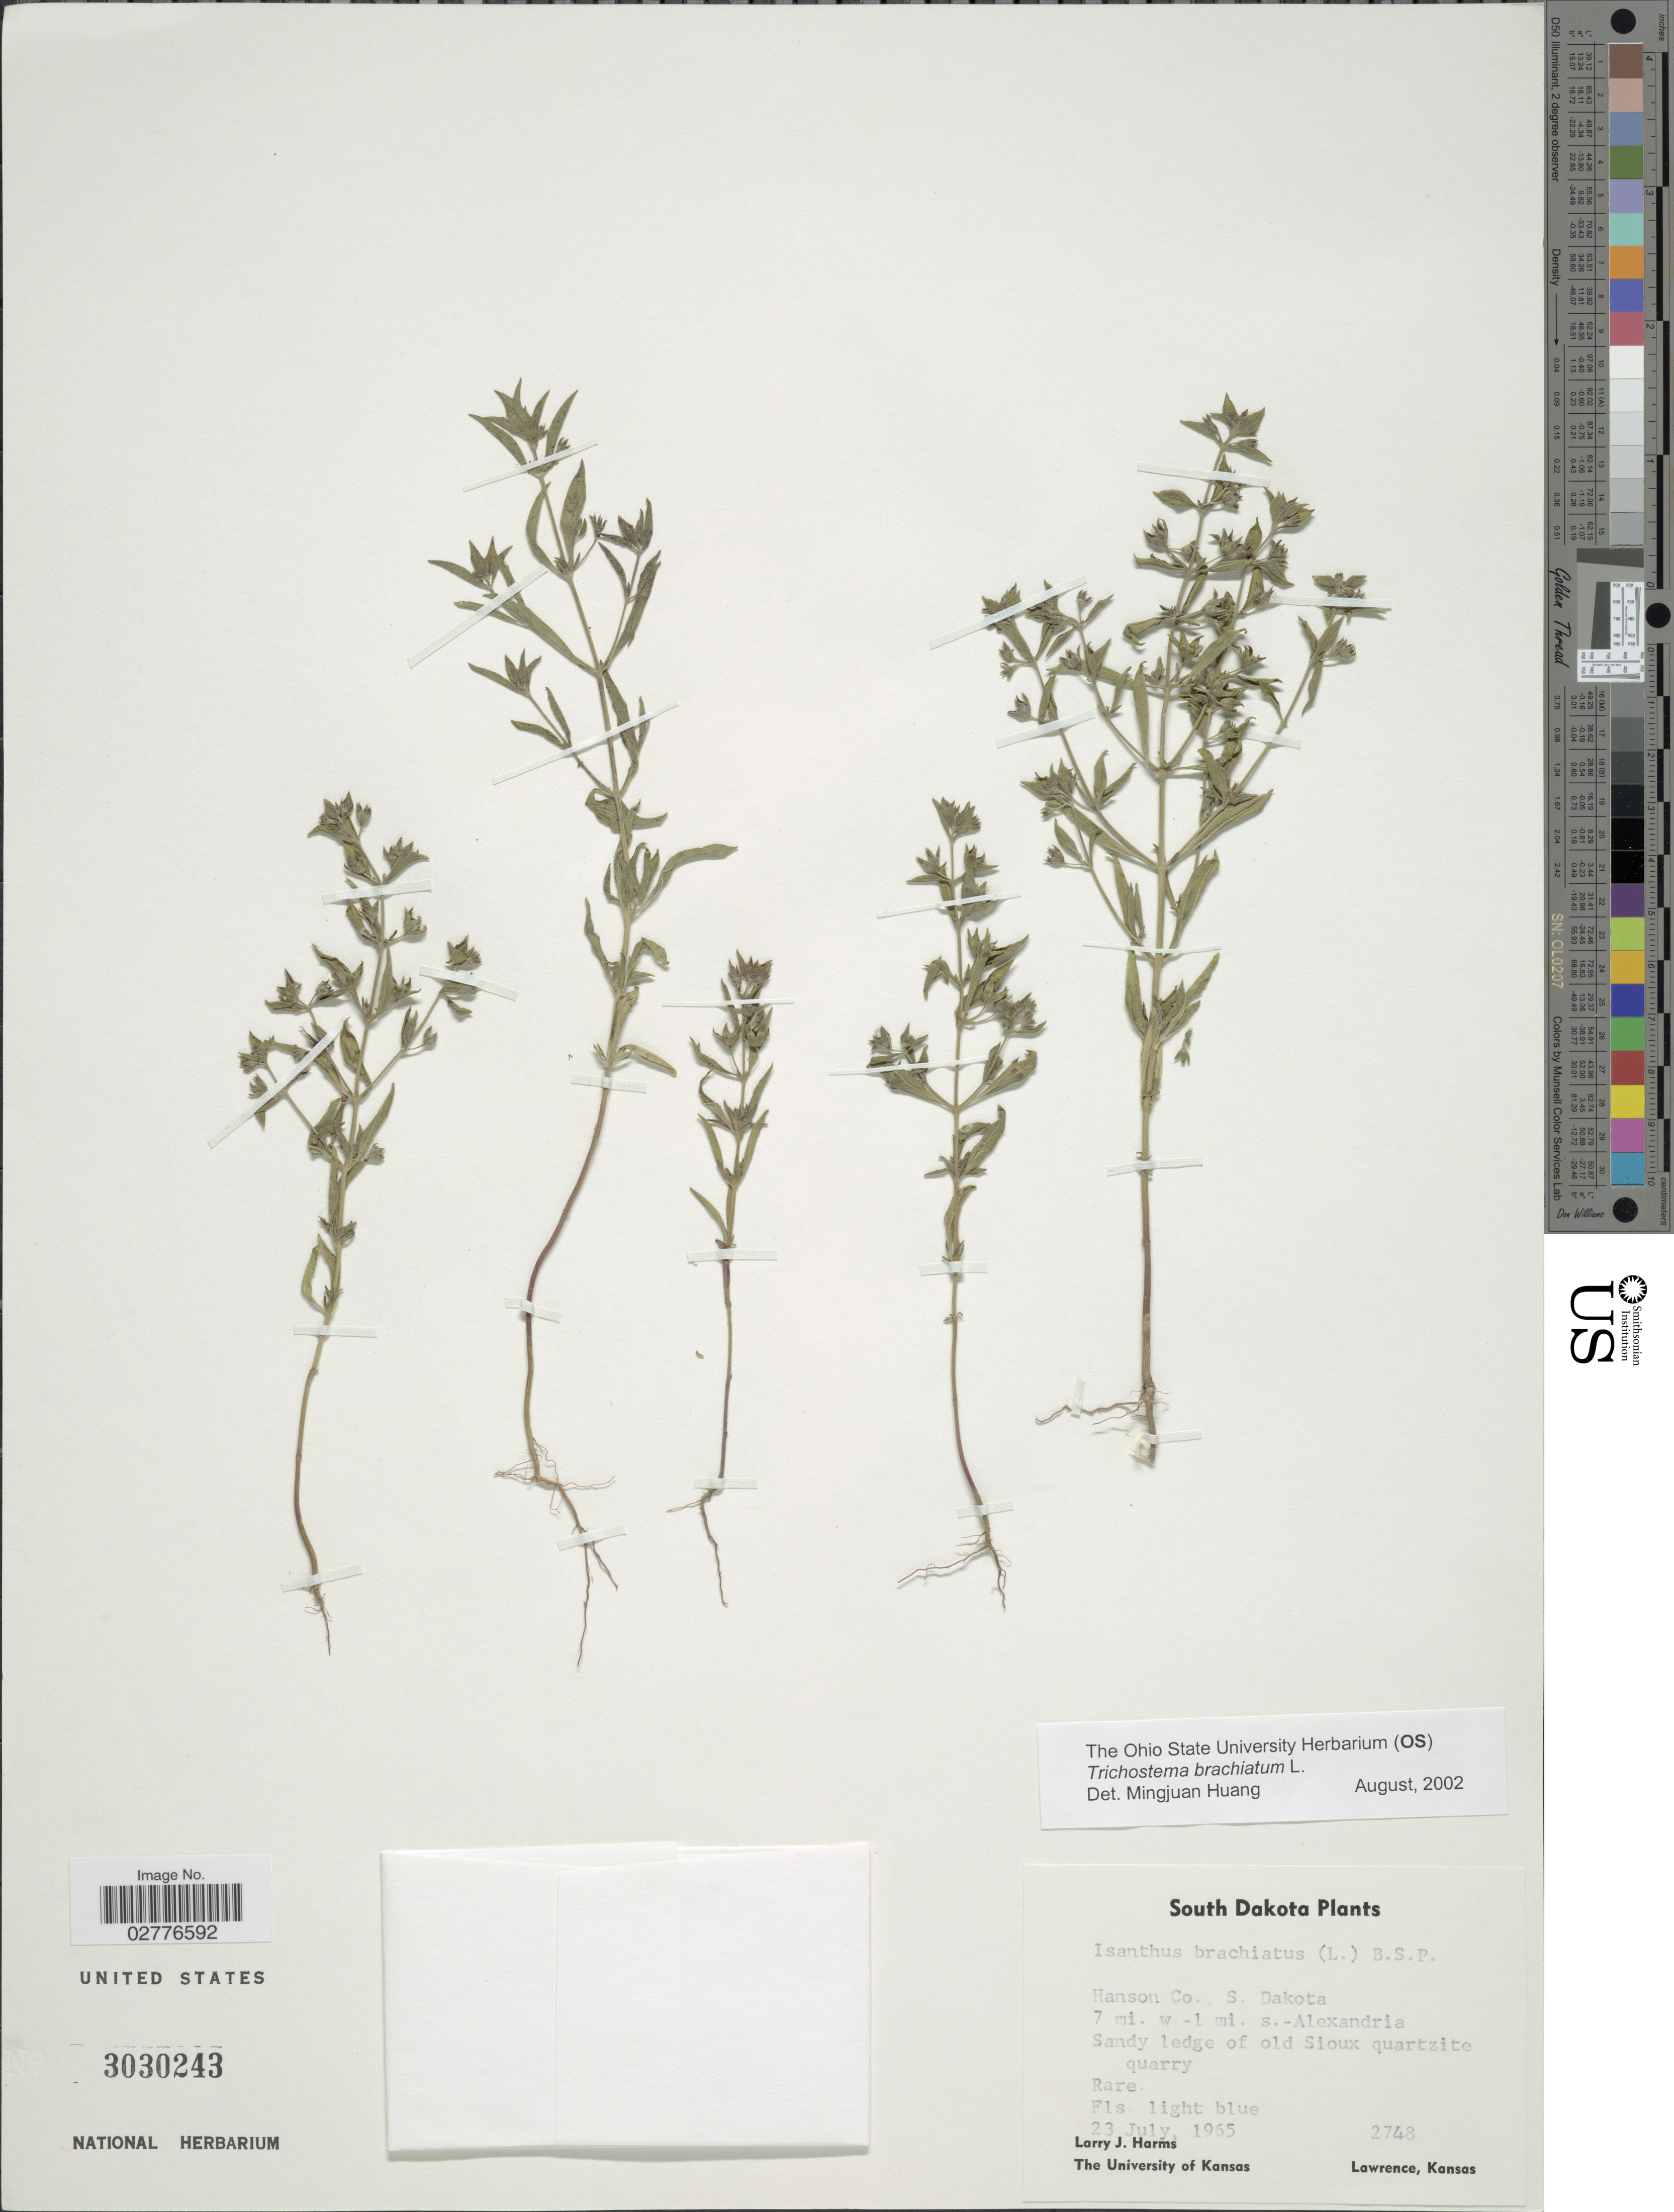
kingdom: Plantae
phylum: Tracheophyta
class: Magnoliopsida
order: Lamiales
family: Lamiaceae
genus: Trichostema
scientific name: Trichostema brachiatum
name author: L.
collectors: L. Harms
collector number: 2748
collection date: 1965-07-23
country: United States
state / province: South Dakota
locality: Hanson Co., 7 mi. w-1 mi. s.-Alexandria. Sandy ledge of old sioux quartzite quarry.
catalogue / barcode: US 3030243